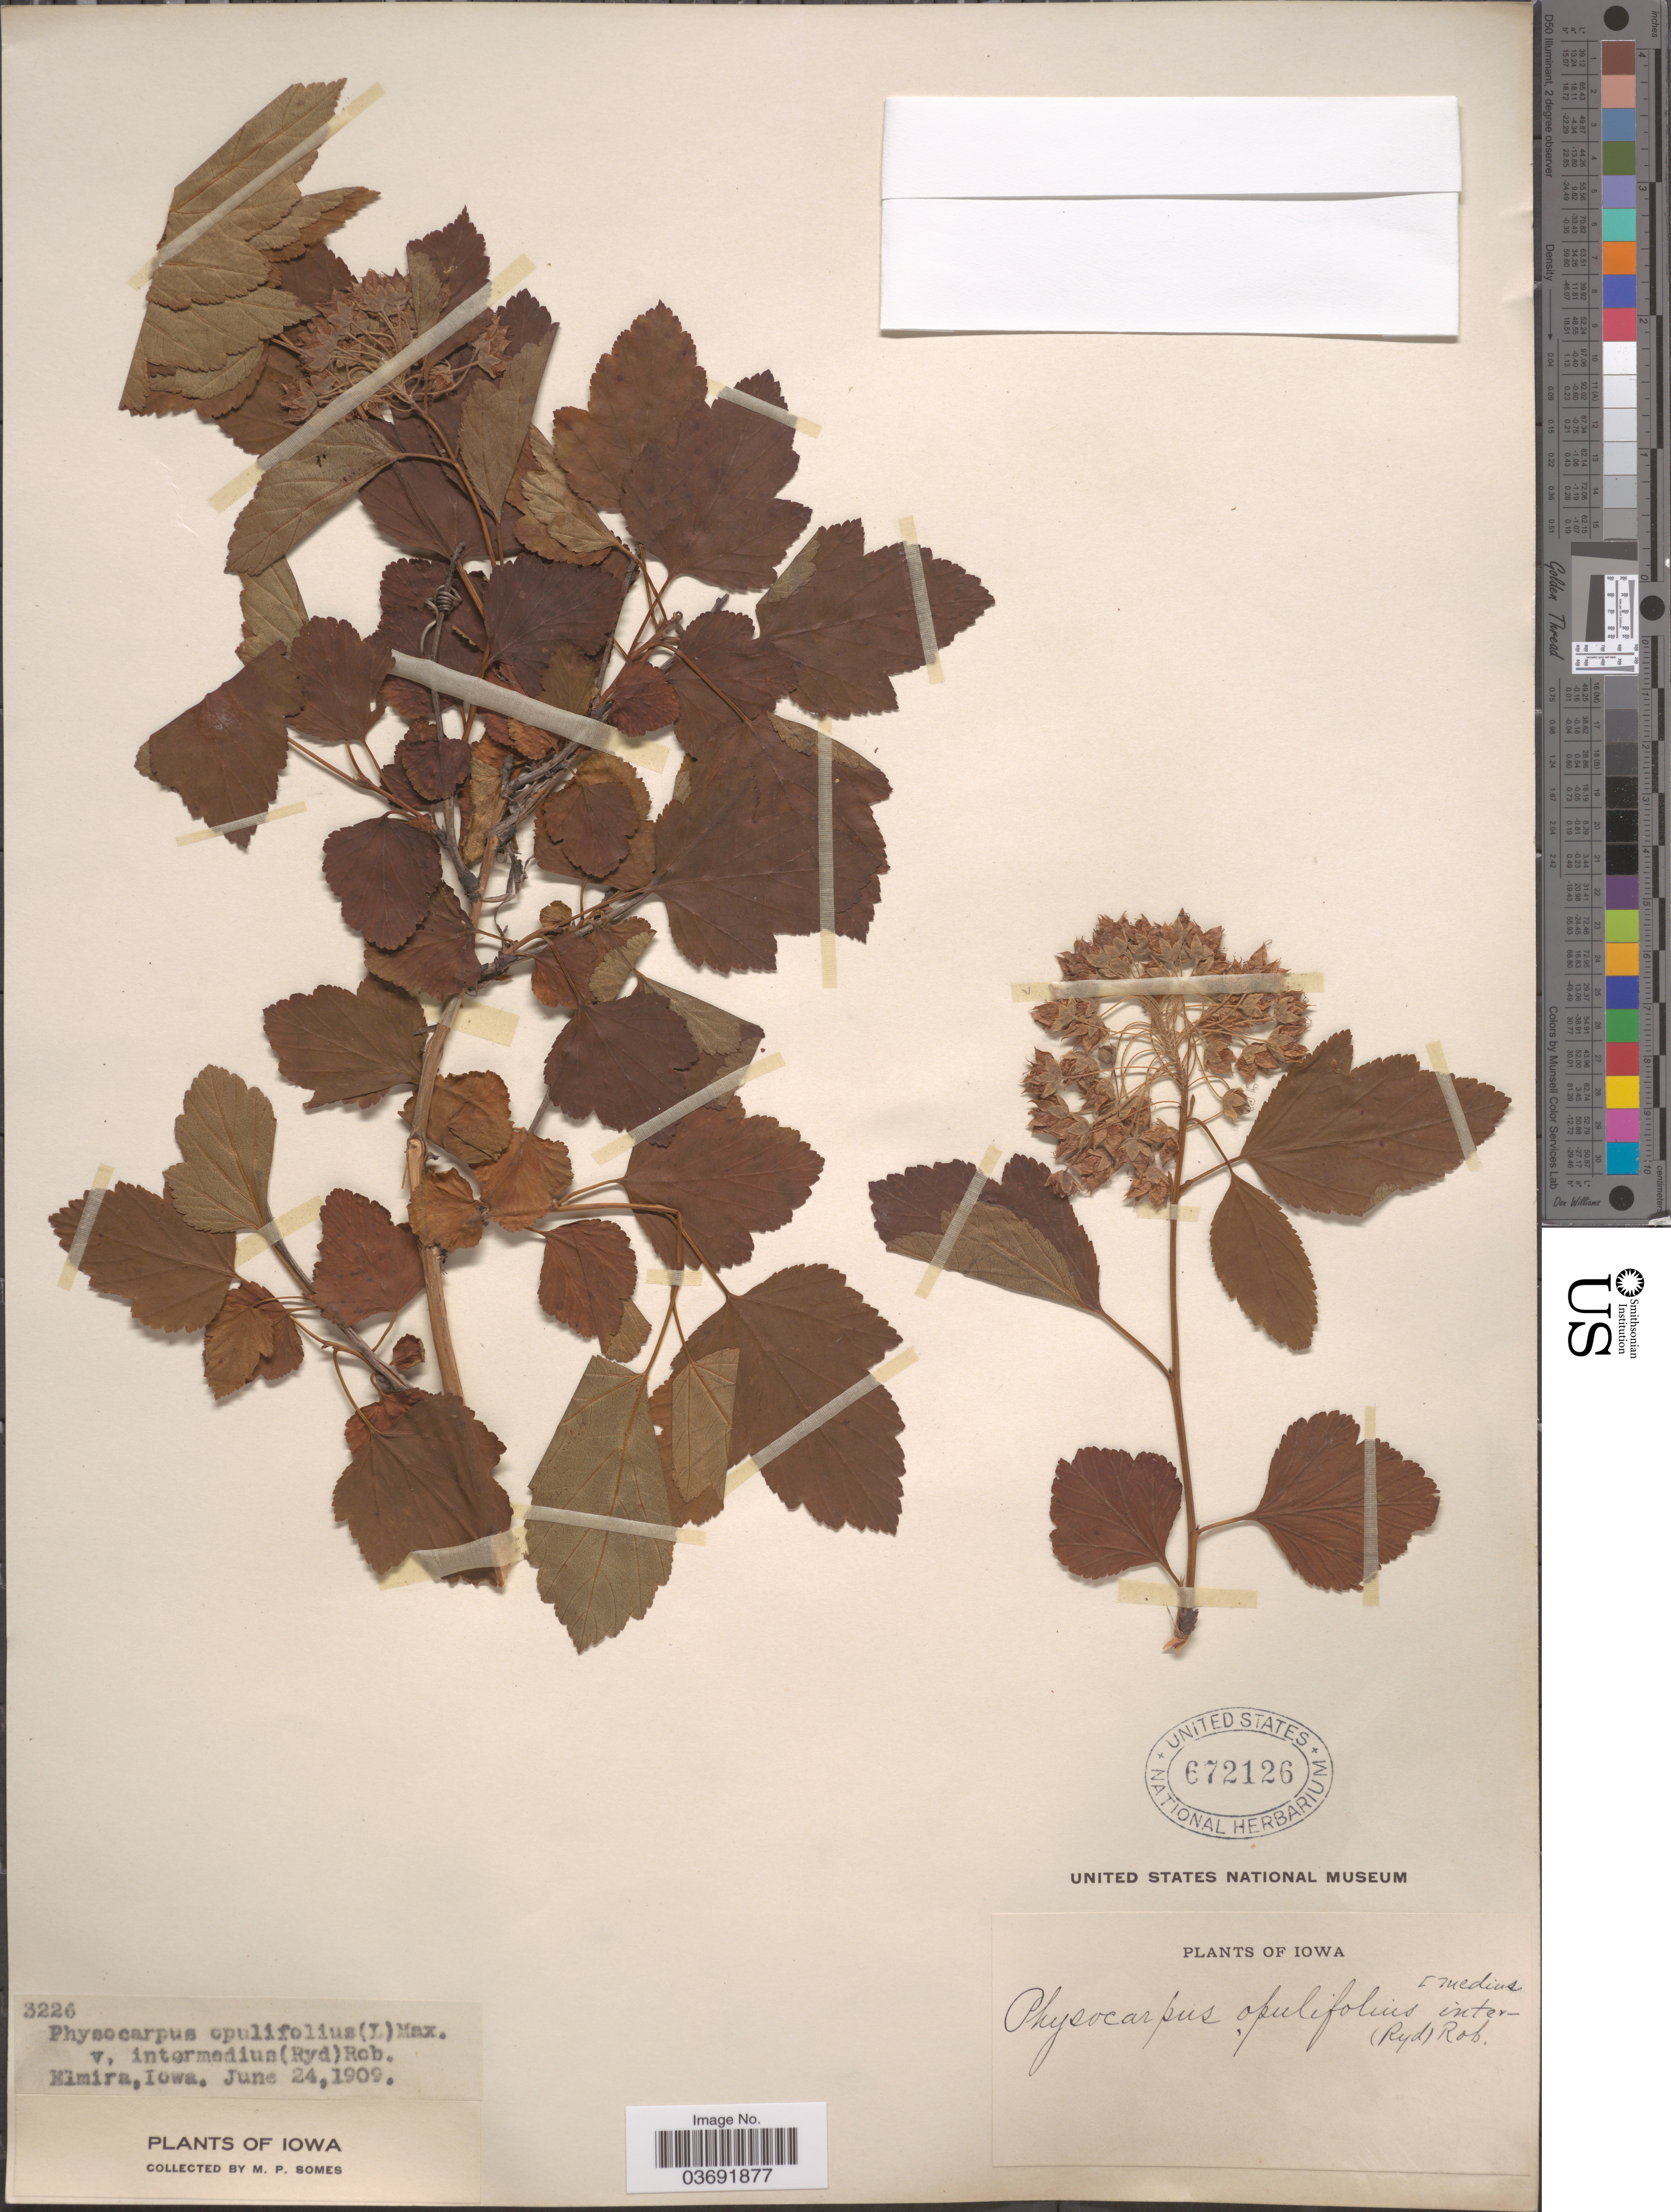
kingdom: Plantae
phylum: Tracheophyta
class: Magnoliopsida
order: Rosales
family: Rosaceae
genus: Physocarpus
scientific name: Physocarpus opulifolius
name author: (L.) Maxim.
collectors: M. Somes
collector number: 3226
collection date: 1909-06-24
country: United States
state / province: Iowa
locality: Elmira.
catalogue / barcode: US 672126